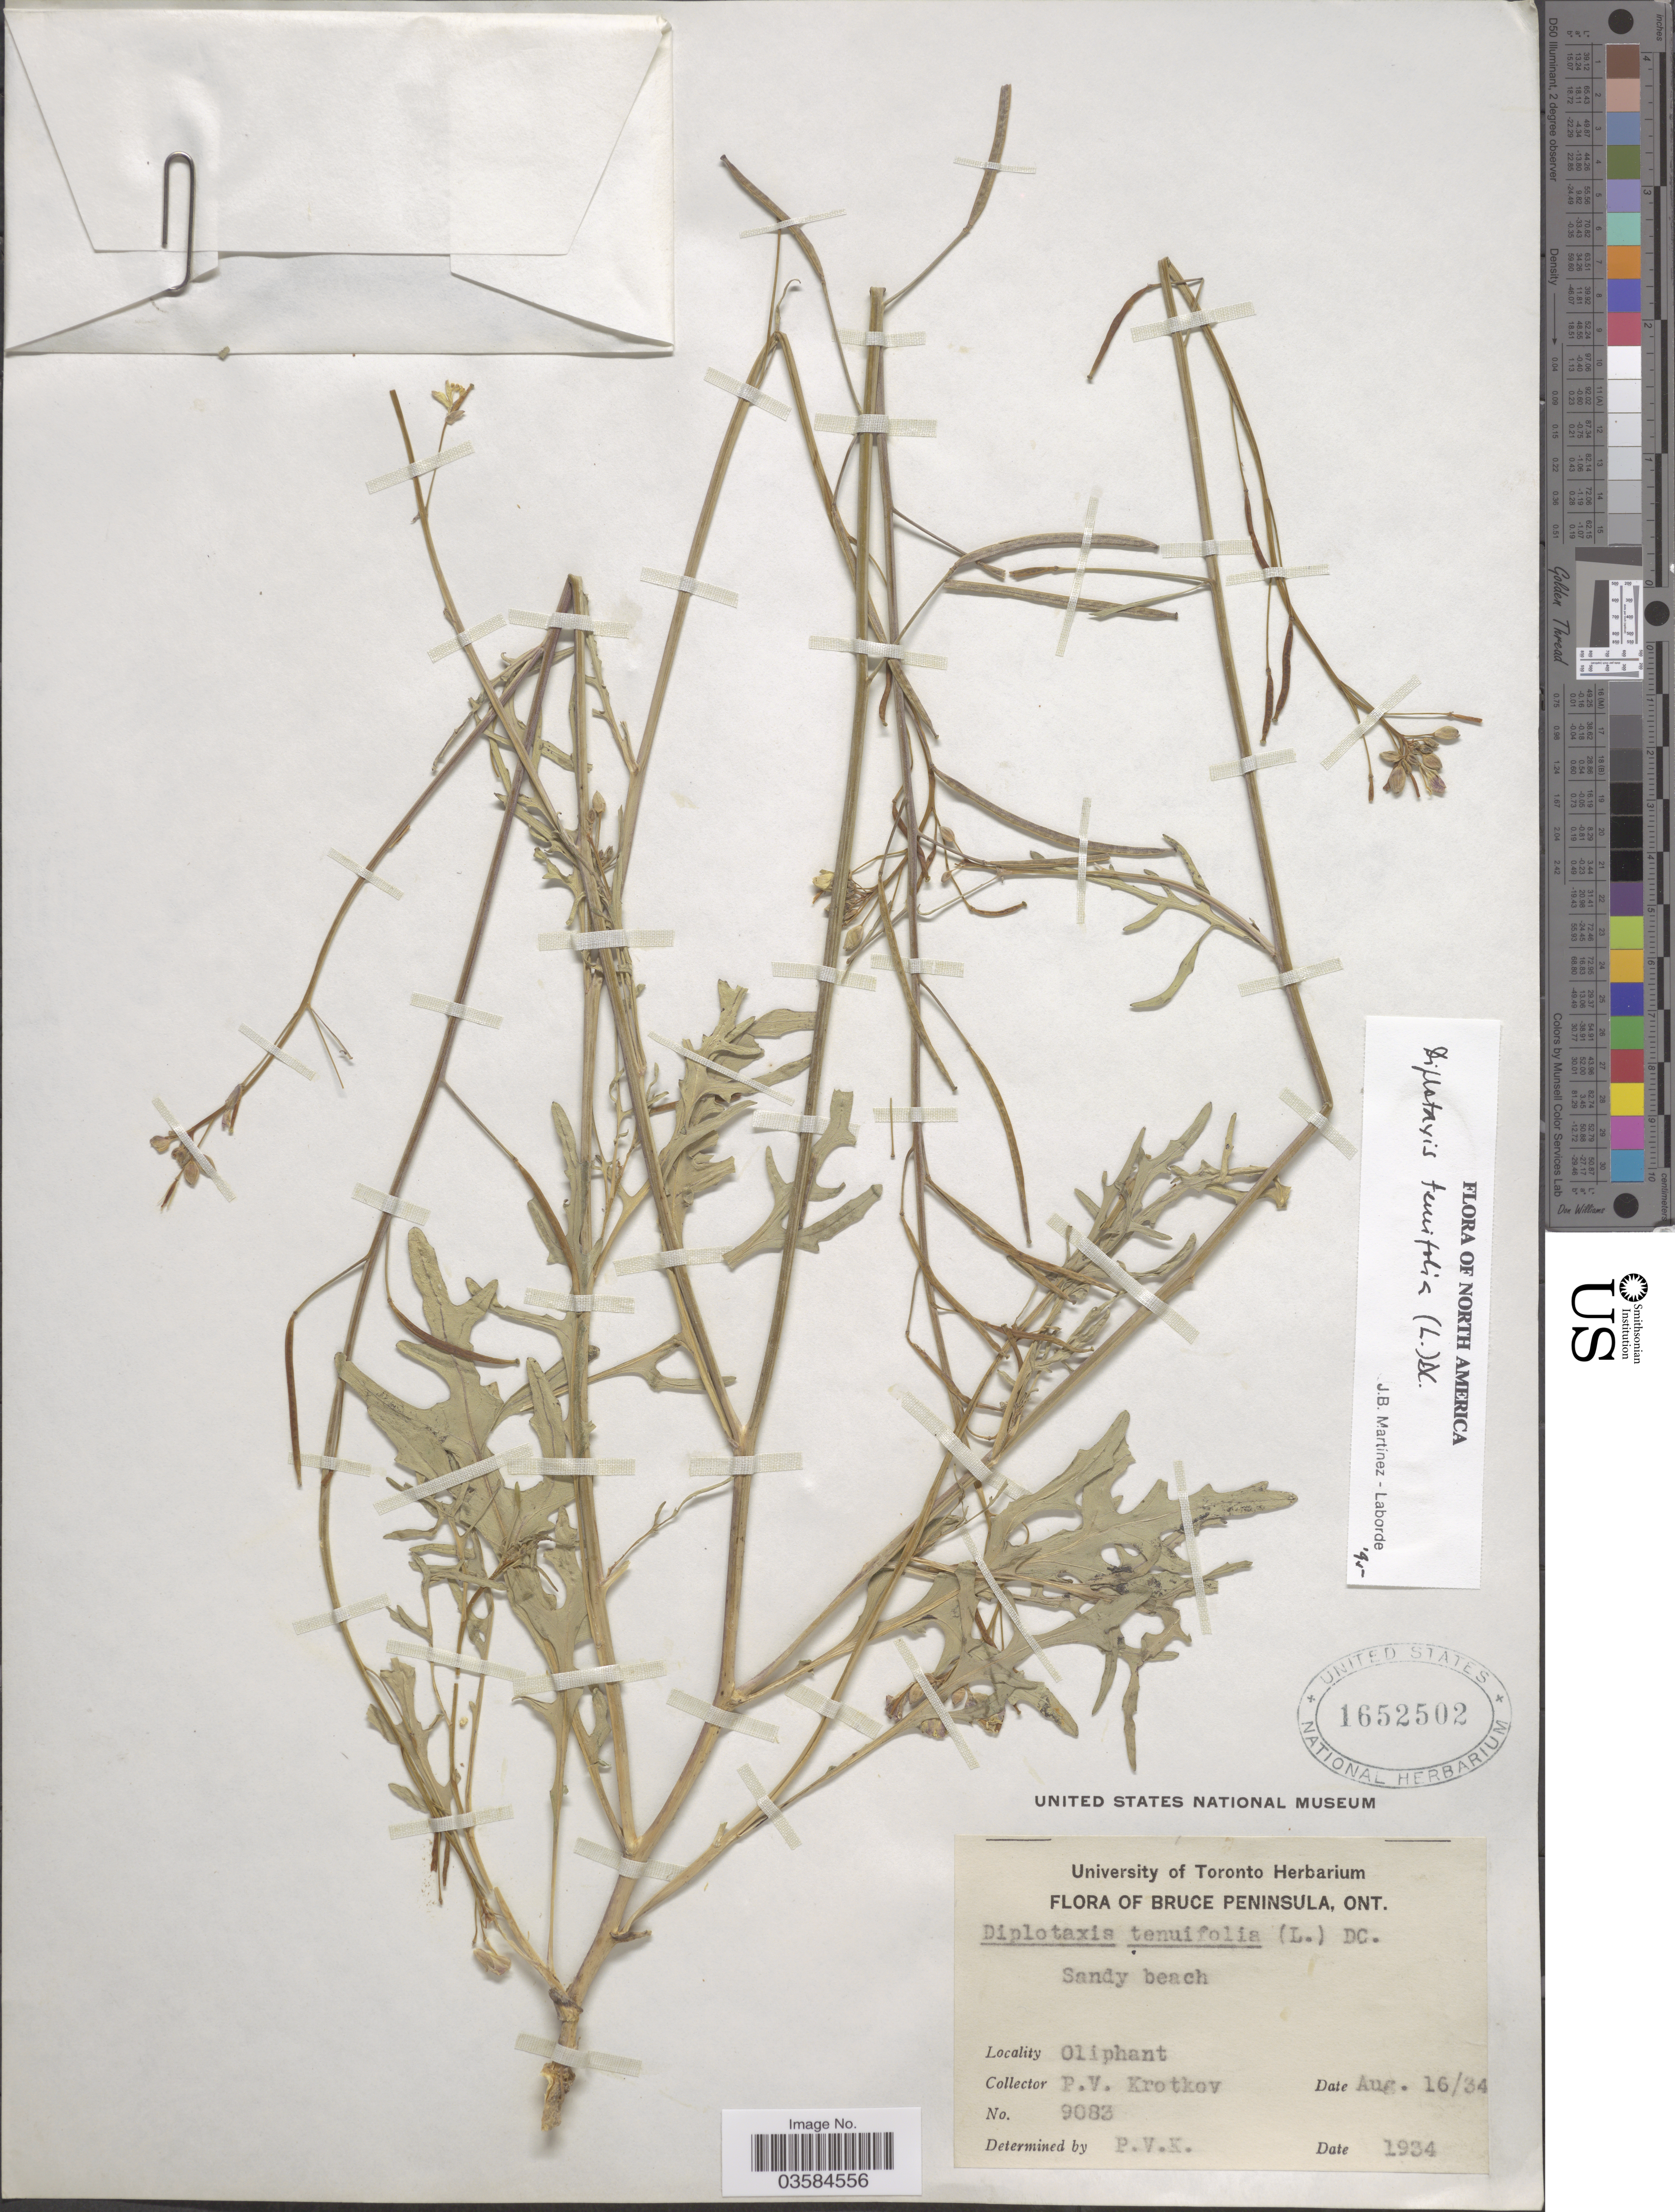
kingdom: Plantae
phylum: Tracheophyta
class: Magnoliopsida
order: Brassicales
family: Brassicaceae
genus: Diplotaxis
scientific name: Diplotaxis tenuifolia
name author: (L.) DC.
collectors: P. V. Krotkov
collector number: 9083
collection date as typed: Transcribed d/m/y: 16/8/34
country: Canada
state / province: Ontario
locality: Bruce Peninsula. Sandy beach. Oliphant.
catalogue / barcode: US 1652502